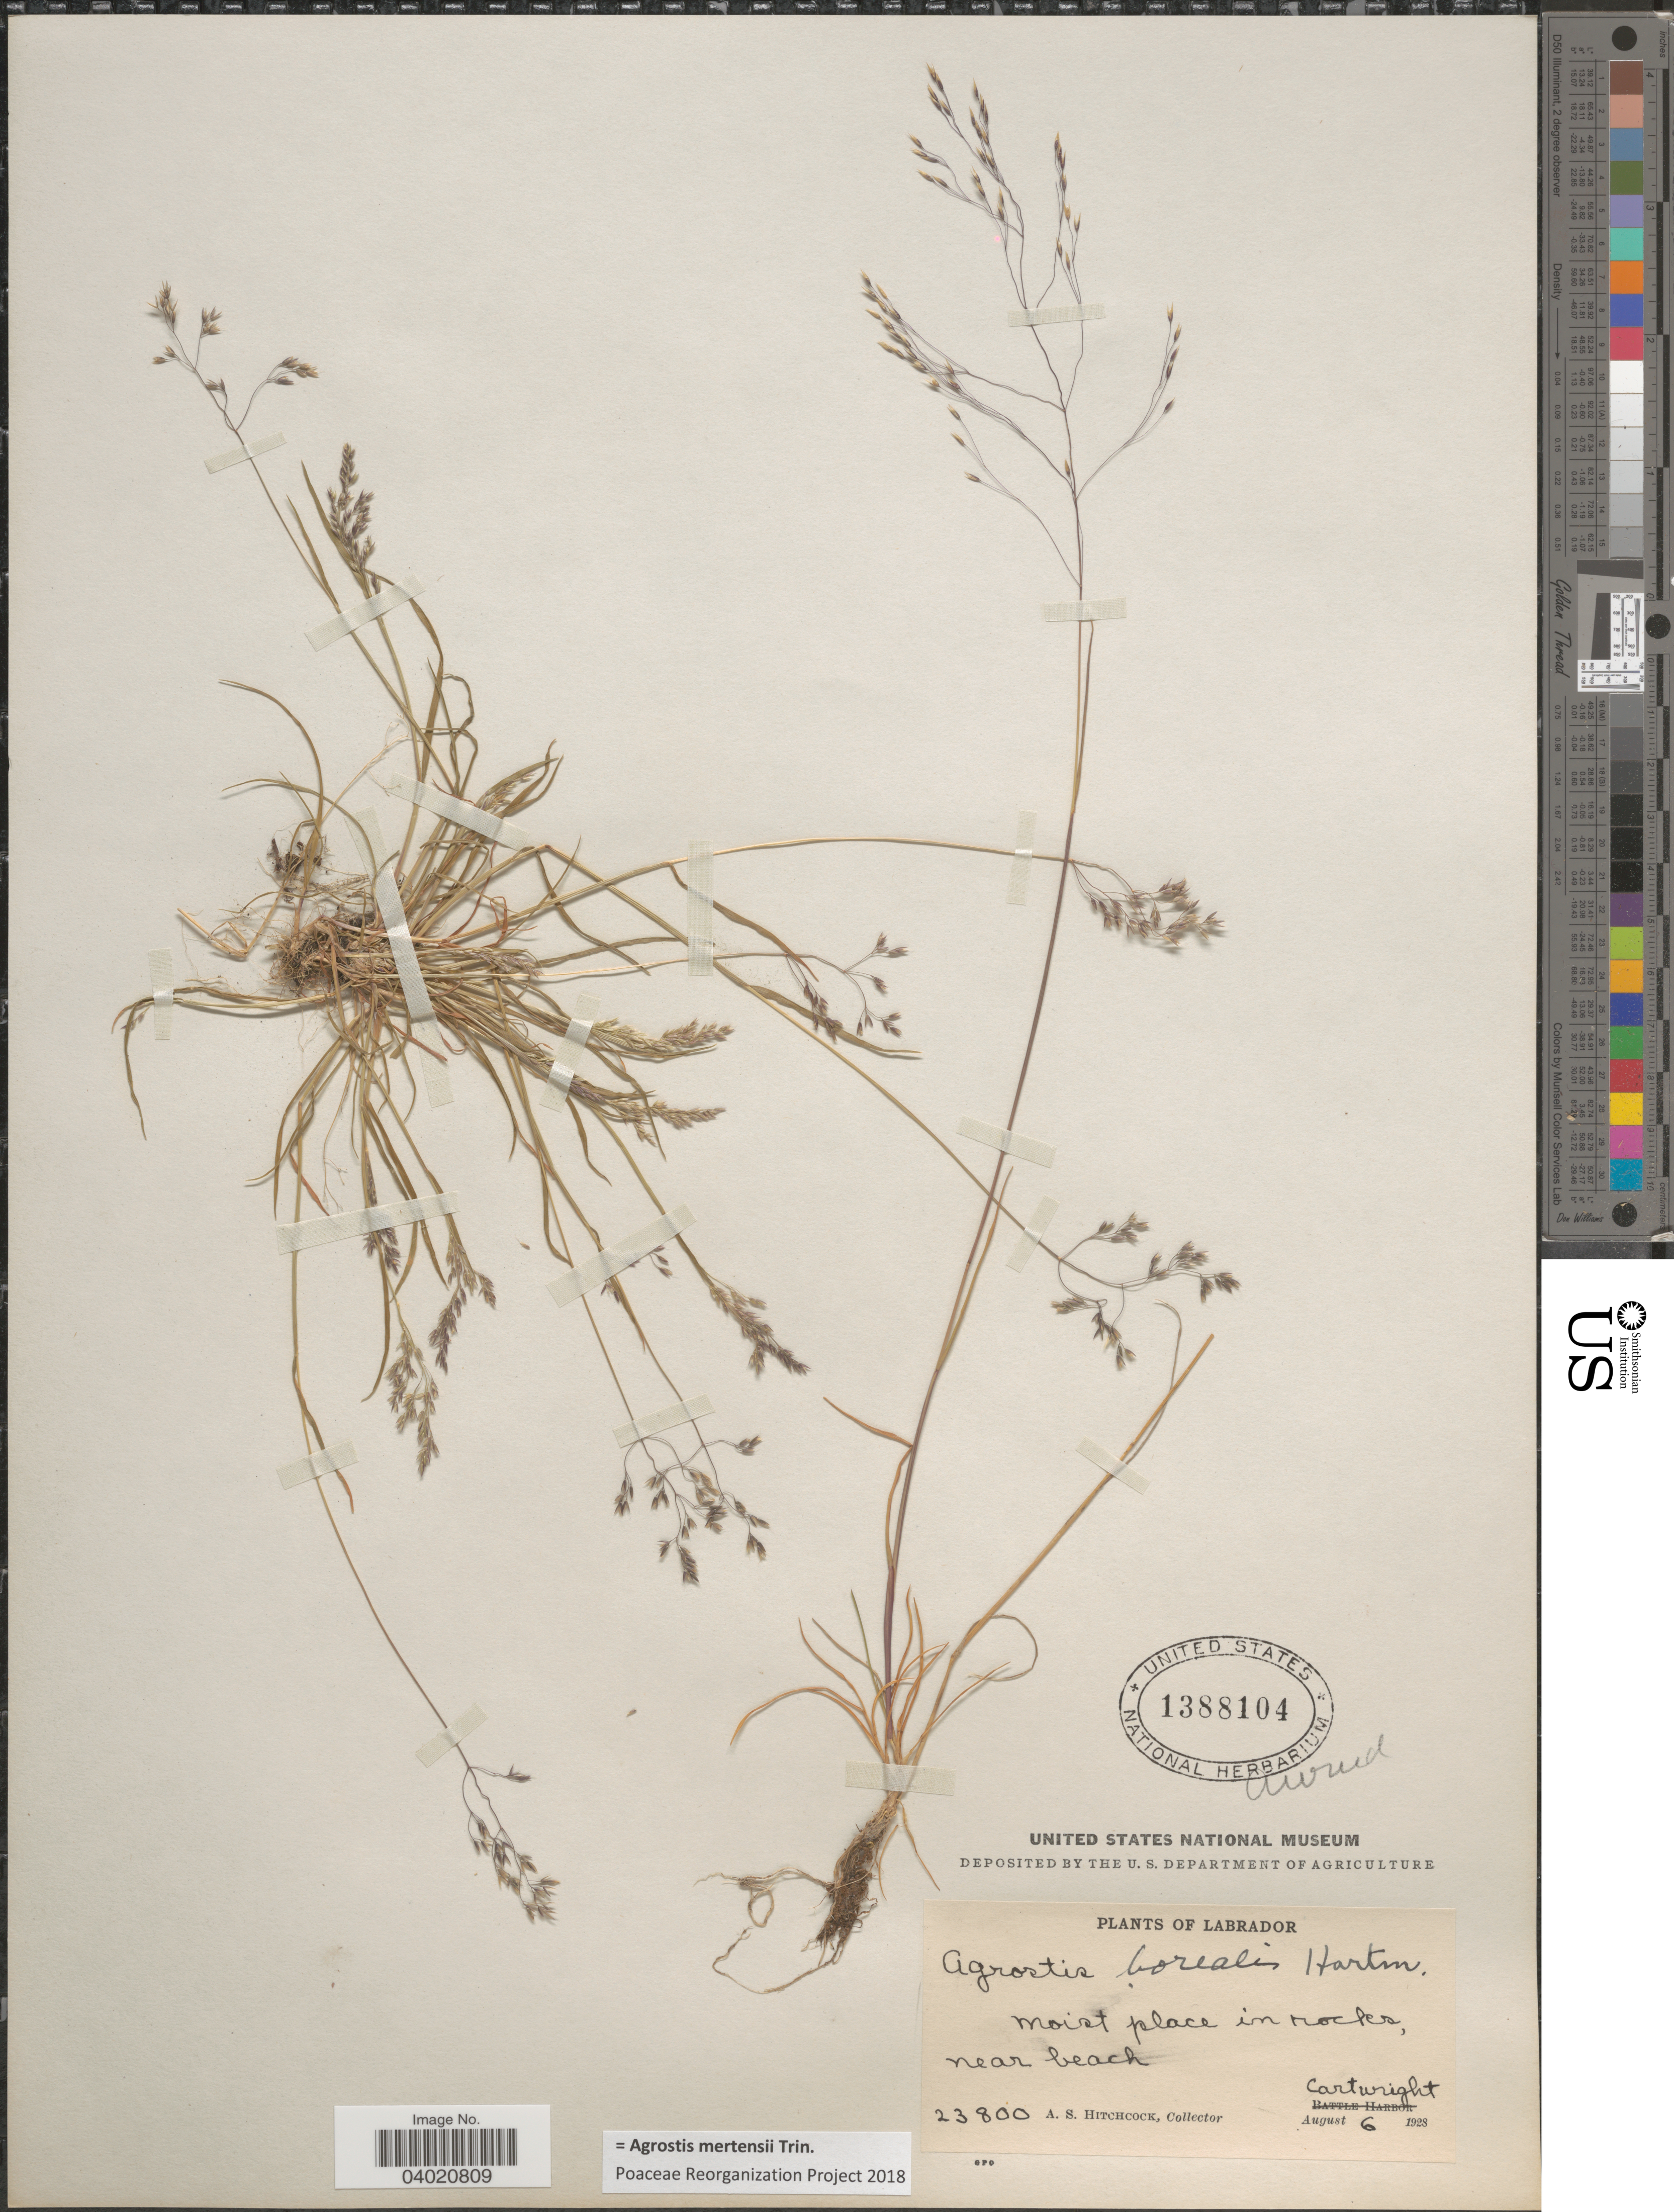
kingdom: Plantae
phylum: Tracheophyta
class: Liliopsida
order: Poales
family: Poaceae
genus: Agrostis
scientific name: Agrostis mertensii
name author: Trin.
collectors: A. S. Hitchcock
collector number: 23800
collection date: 1928-08-06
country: Canada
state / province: Newfoundland and Labrador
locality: Labrador. Near beach. Cartwright.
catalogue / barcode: US 1388104